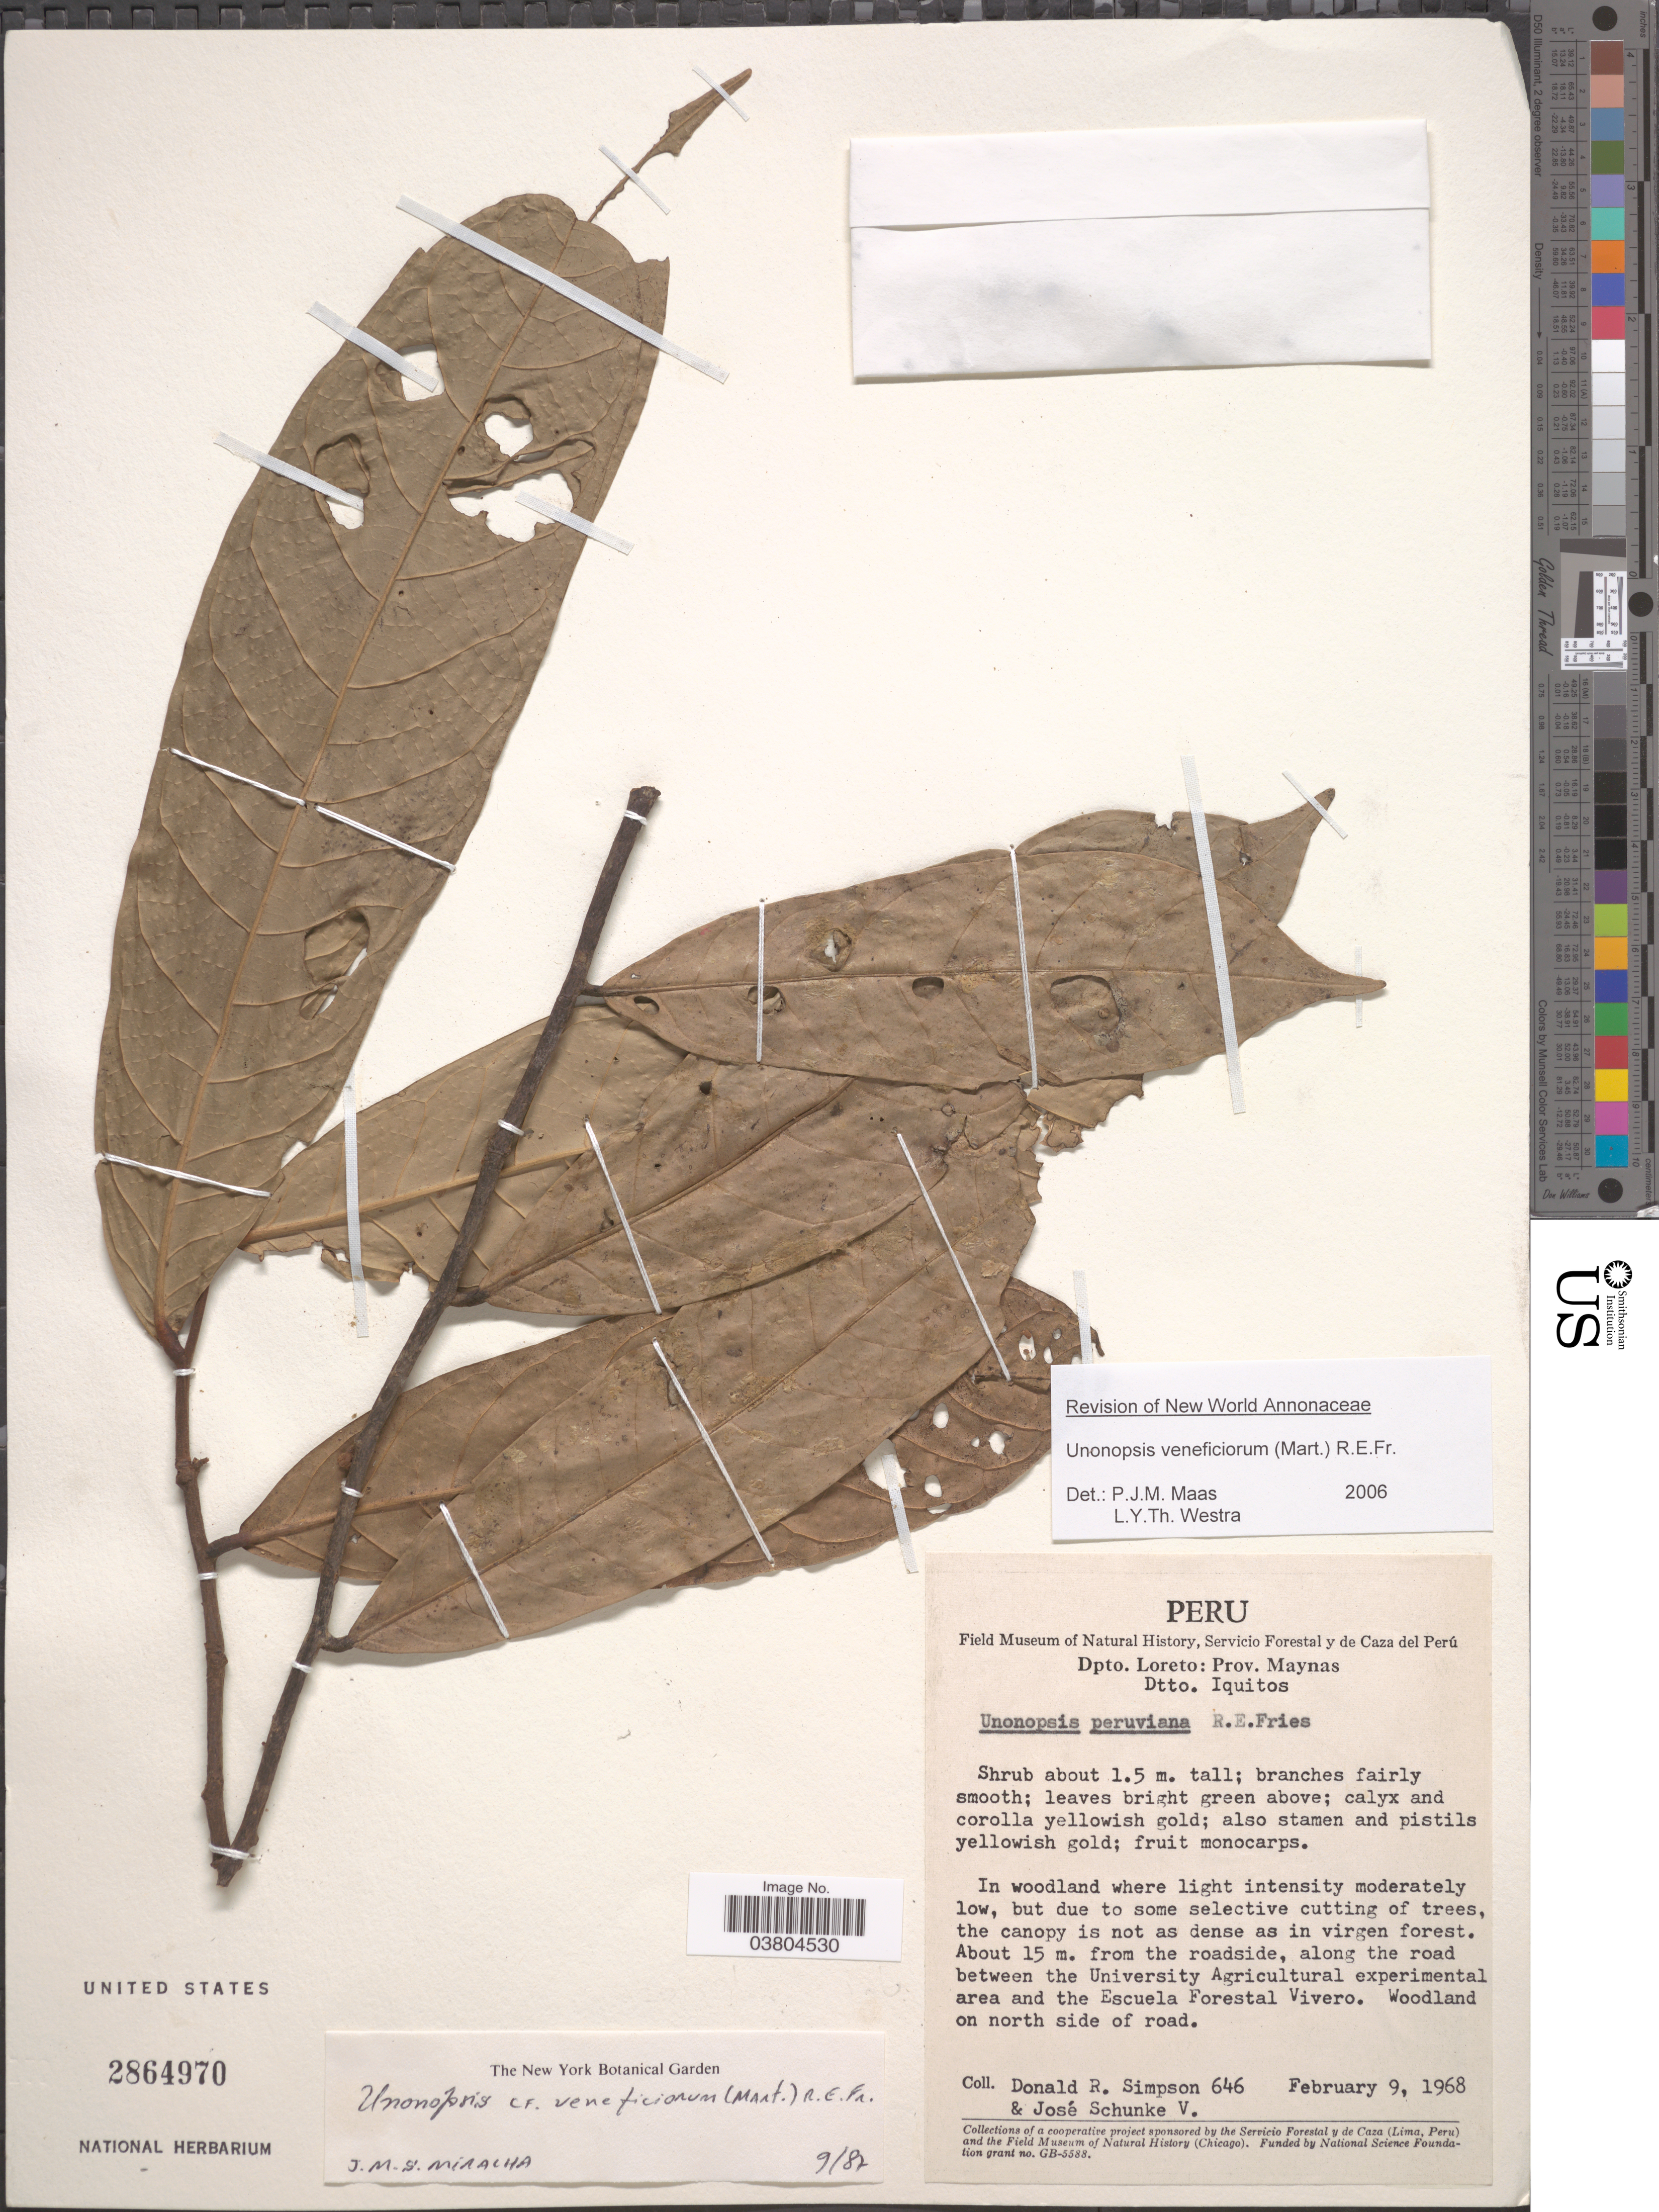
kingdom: Plantae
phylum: Tracheophyta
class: Magnoliopsida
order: Magnoliales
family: Annonaceae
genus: Unonopsis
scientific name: Unonopsis veneficiorum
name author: (Mart.) R.E. Fr.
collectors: D. R. Simpson & J. Schunke Vigo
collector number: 646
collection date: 1968-02-09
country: Peru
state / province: Loreto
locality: Dpto. Loreto: Prov. Maynas. Dtto. Iquitos. About 15 m. from the roadside, along the road between the University Agricultural experimental area and the Escuela Forestal Vivero. Woodland on north side of road.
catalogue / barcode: US 2864970